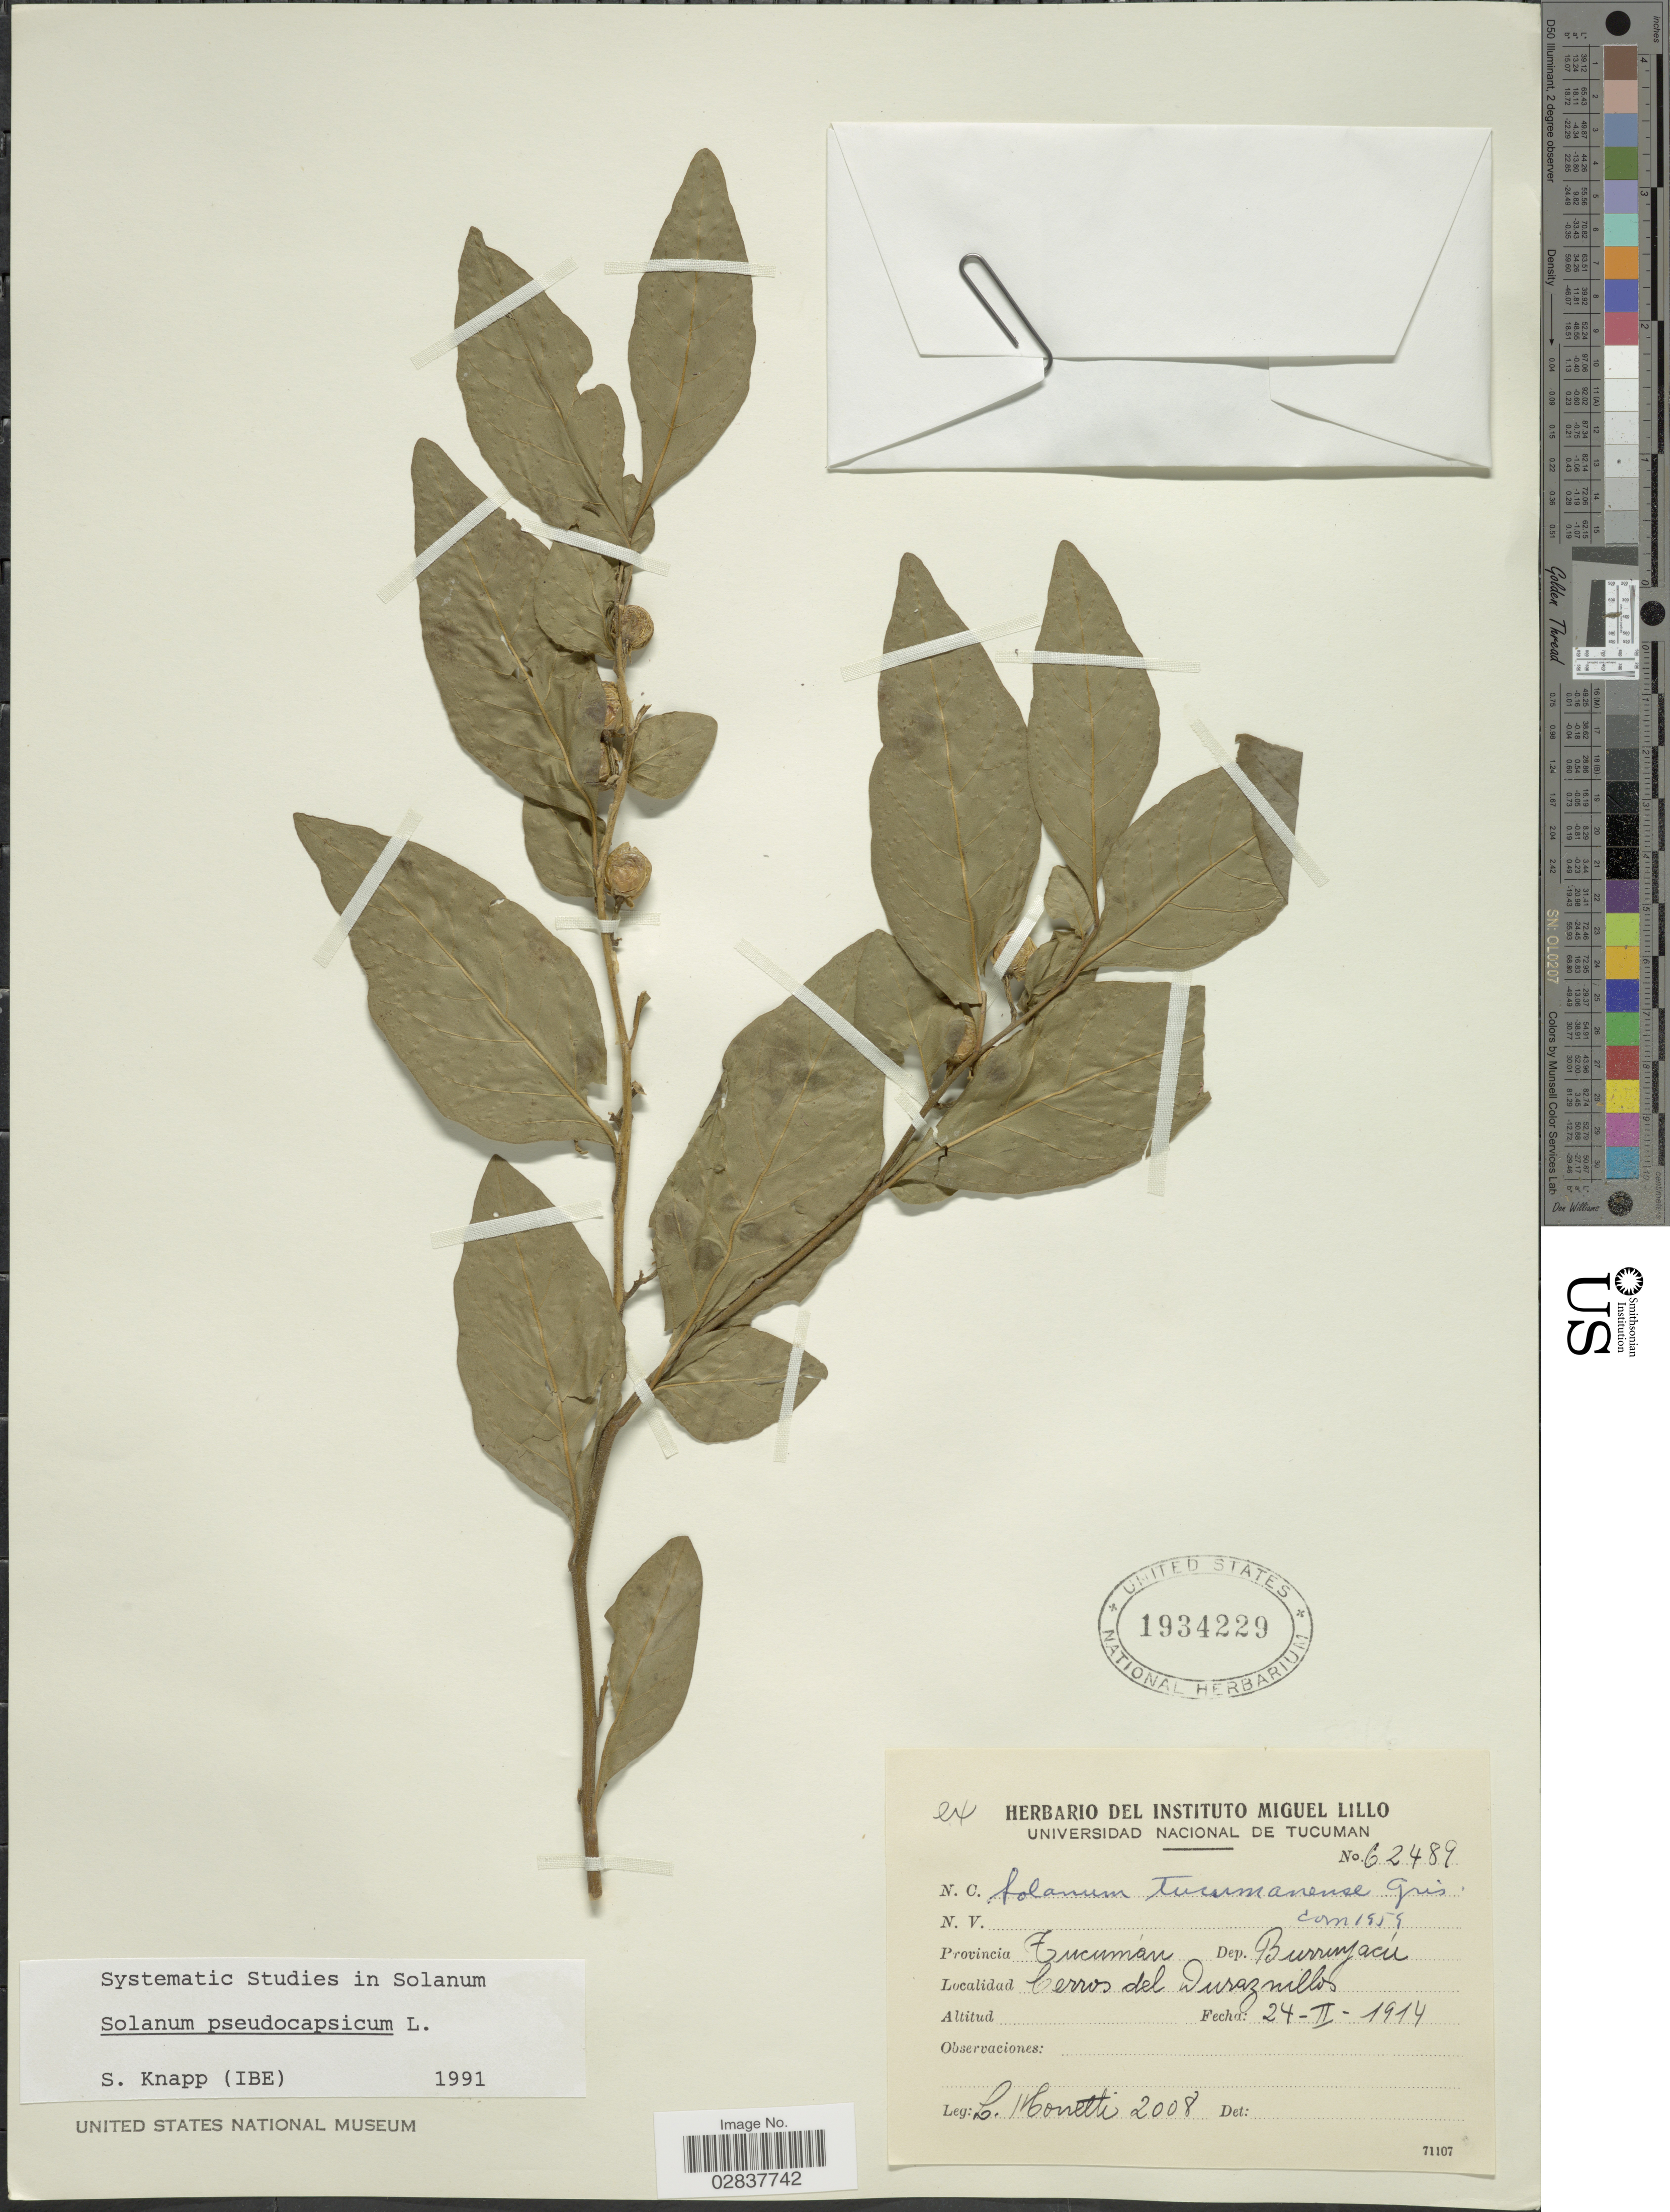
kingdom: Plantae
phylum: Tracheophyta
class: Magnoliopsida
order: Solanales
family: Solanaceae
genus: Solanum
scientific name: Solanum pseudocapsicum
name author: L.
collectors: L. Monetti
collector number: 2008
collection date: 1914-02-24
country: Argentina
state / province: Tucuman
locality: Dep. Burruyacú. Cerros del Duraznillos.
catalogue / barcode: US 1934229